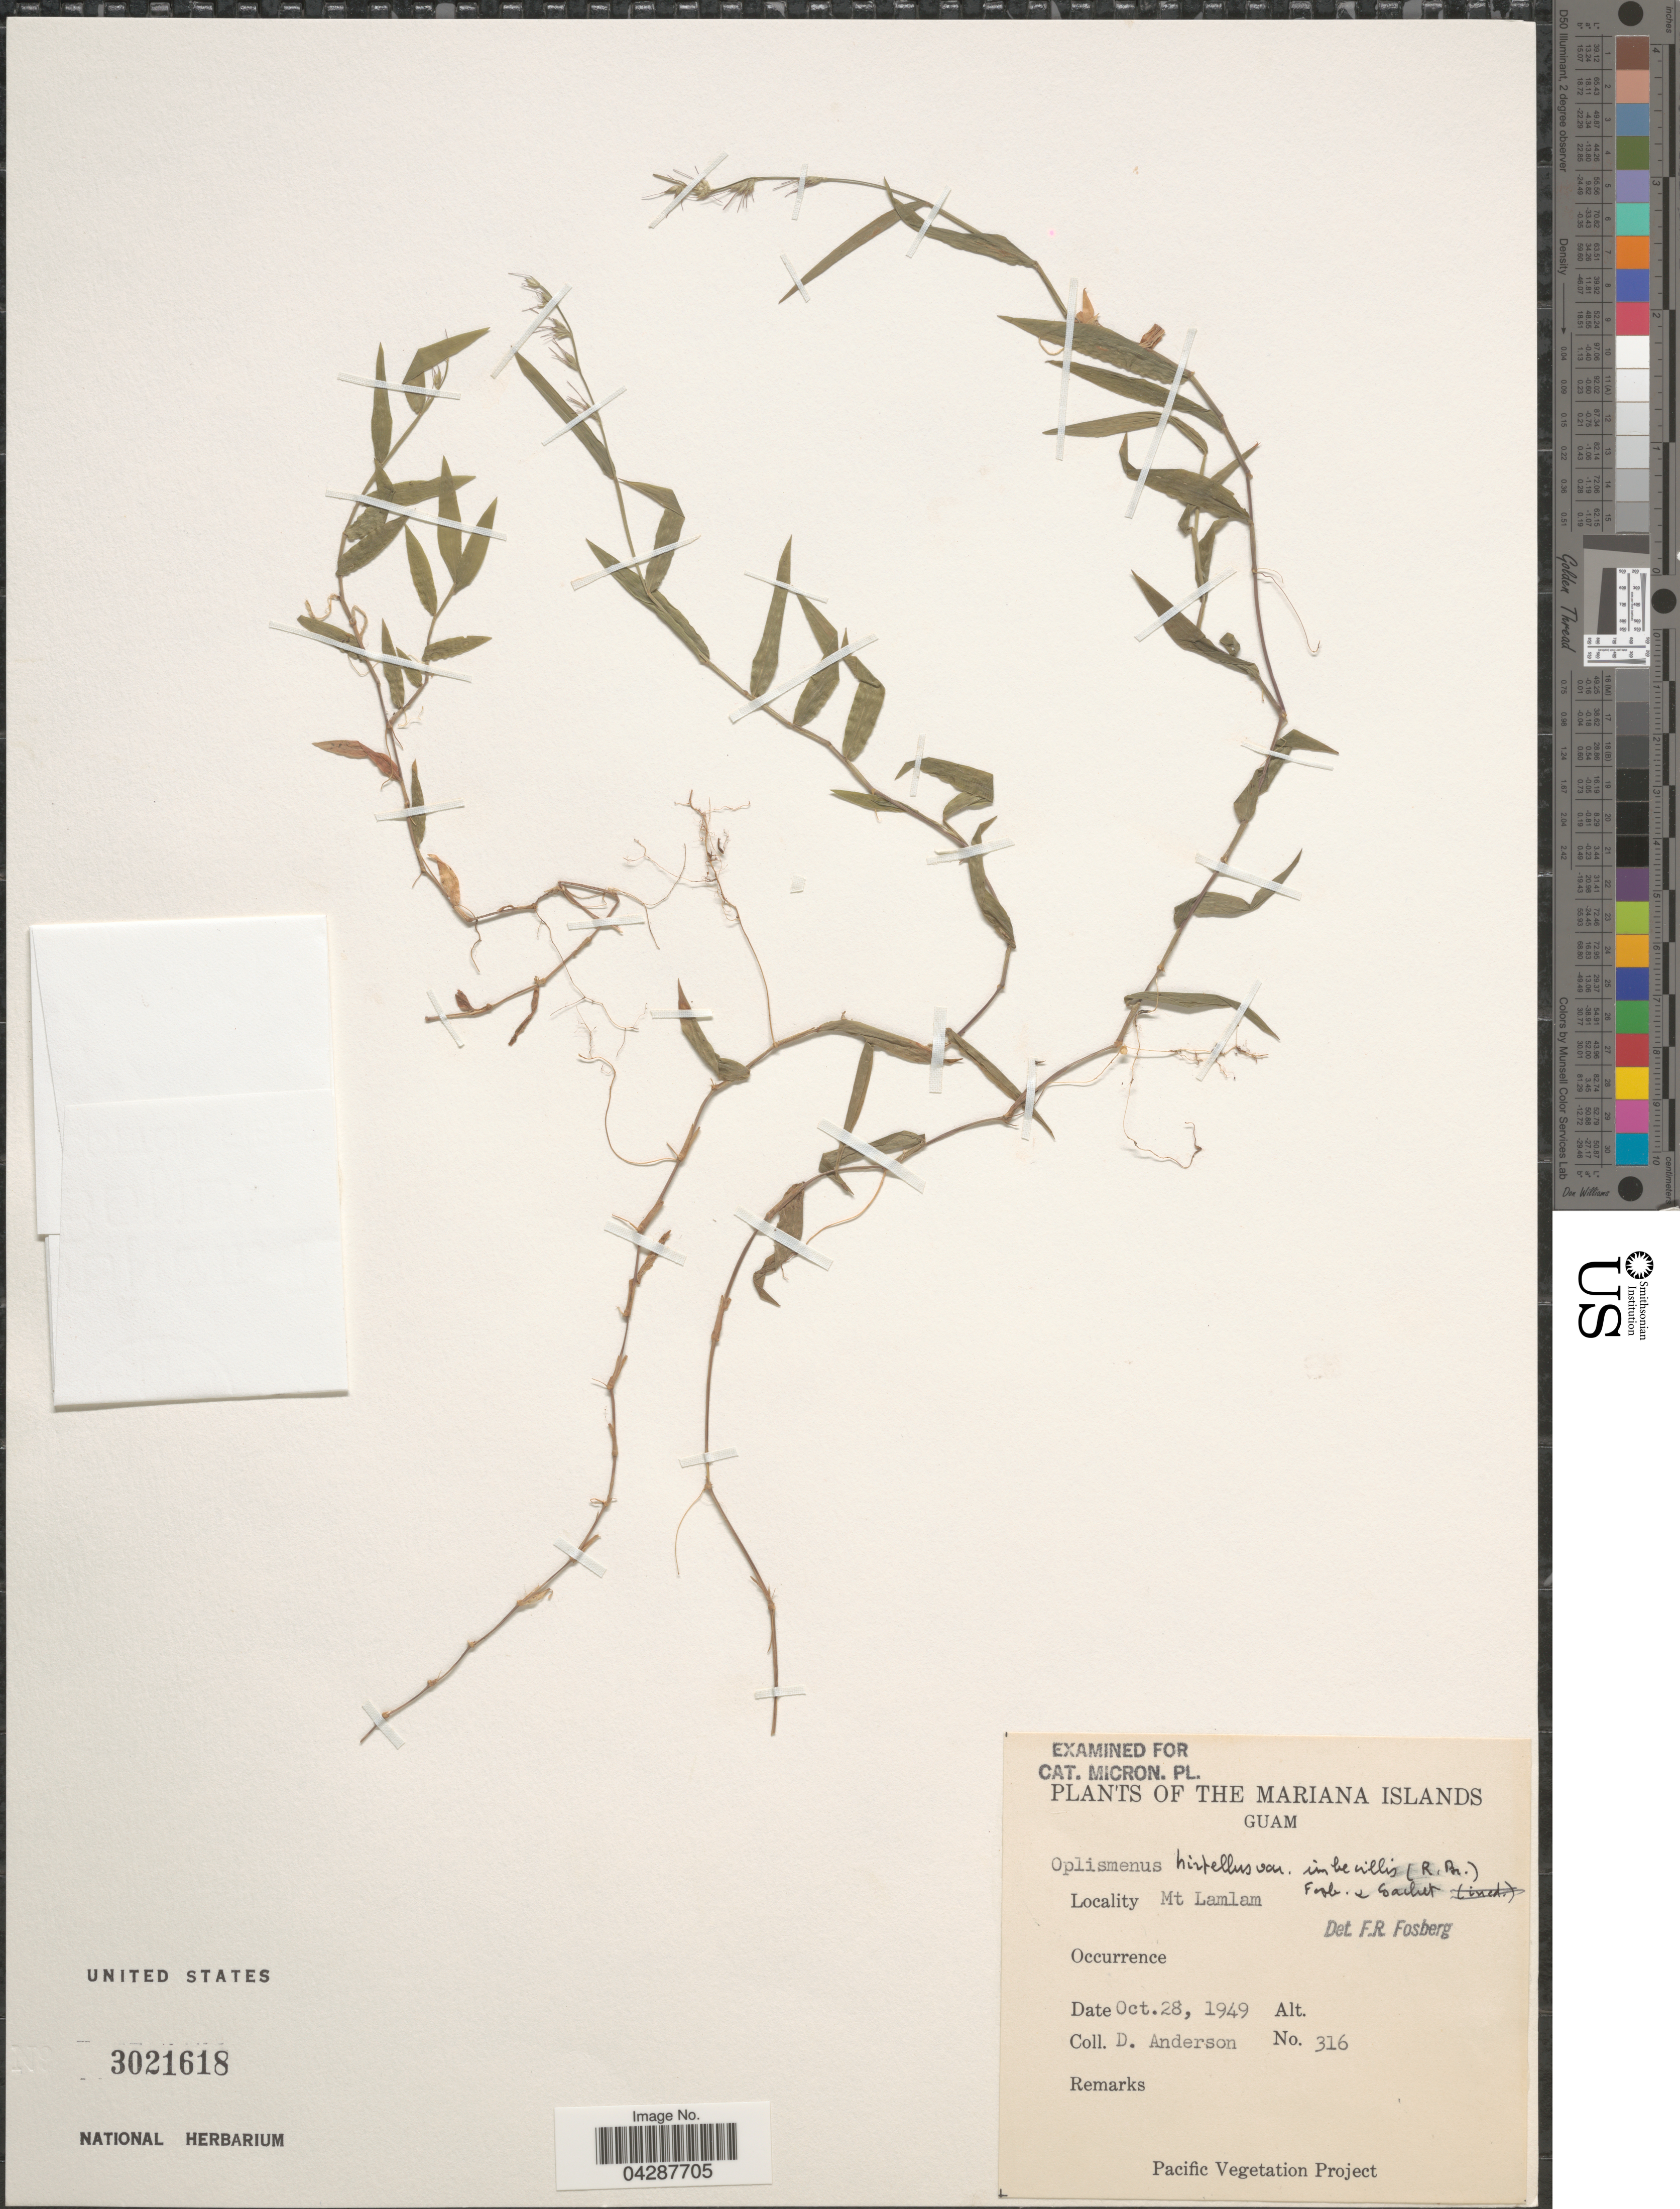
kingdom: Plantae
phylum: Tracheophyta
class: Liliopsida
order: Poales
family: Poaceae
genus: Oplismenus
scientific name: Oplismenus hirtellus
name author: (L.) P. Beauv.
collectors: D. Anderson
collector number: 316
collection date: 1949-10-28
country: Guam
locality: The Marianas Islands. Mt Lamlam.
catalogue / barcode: US 3021618